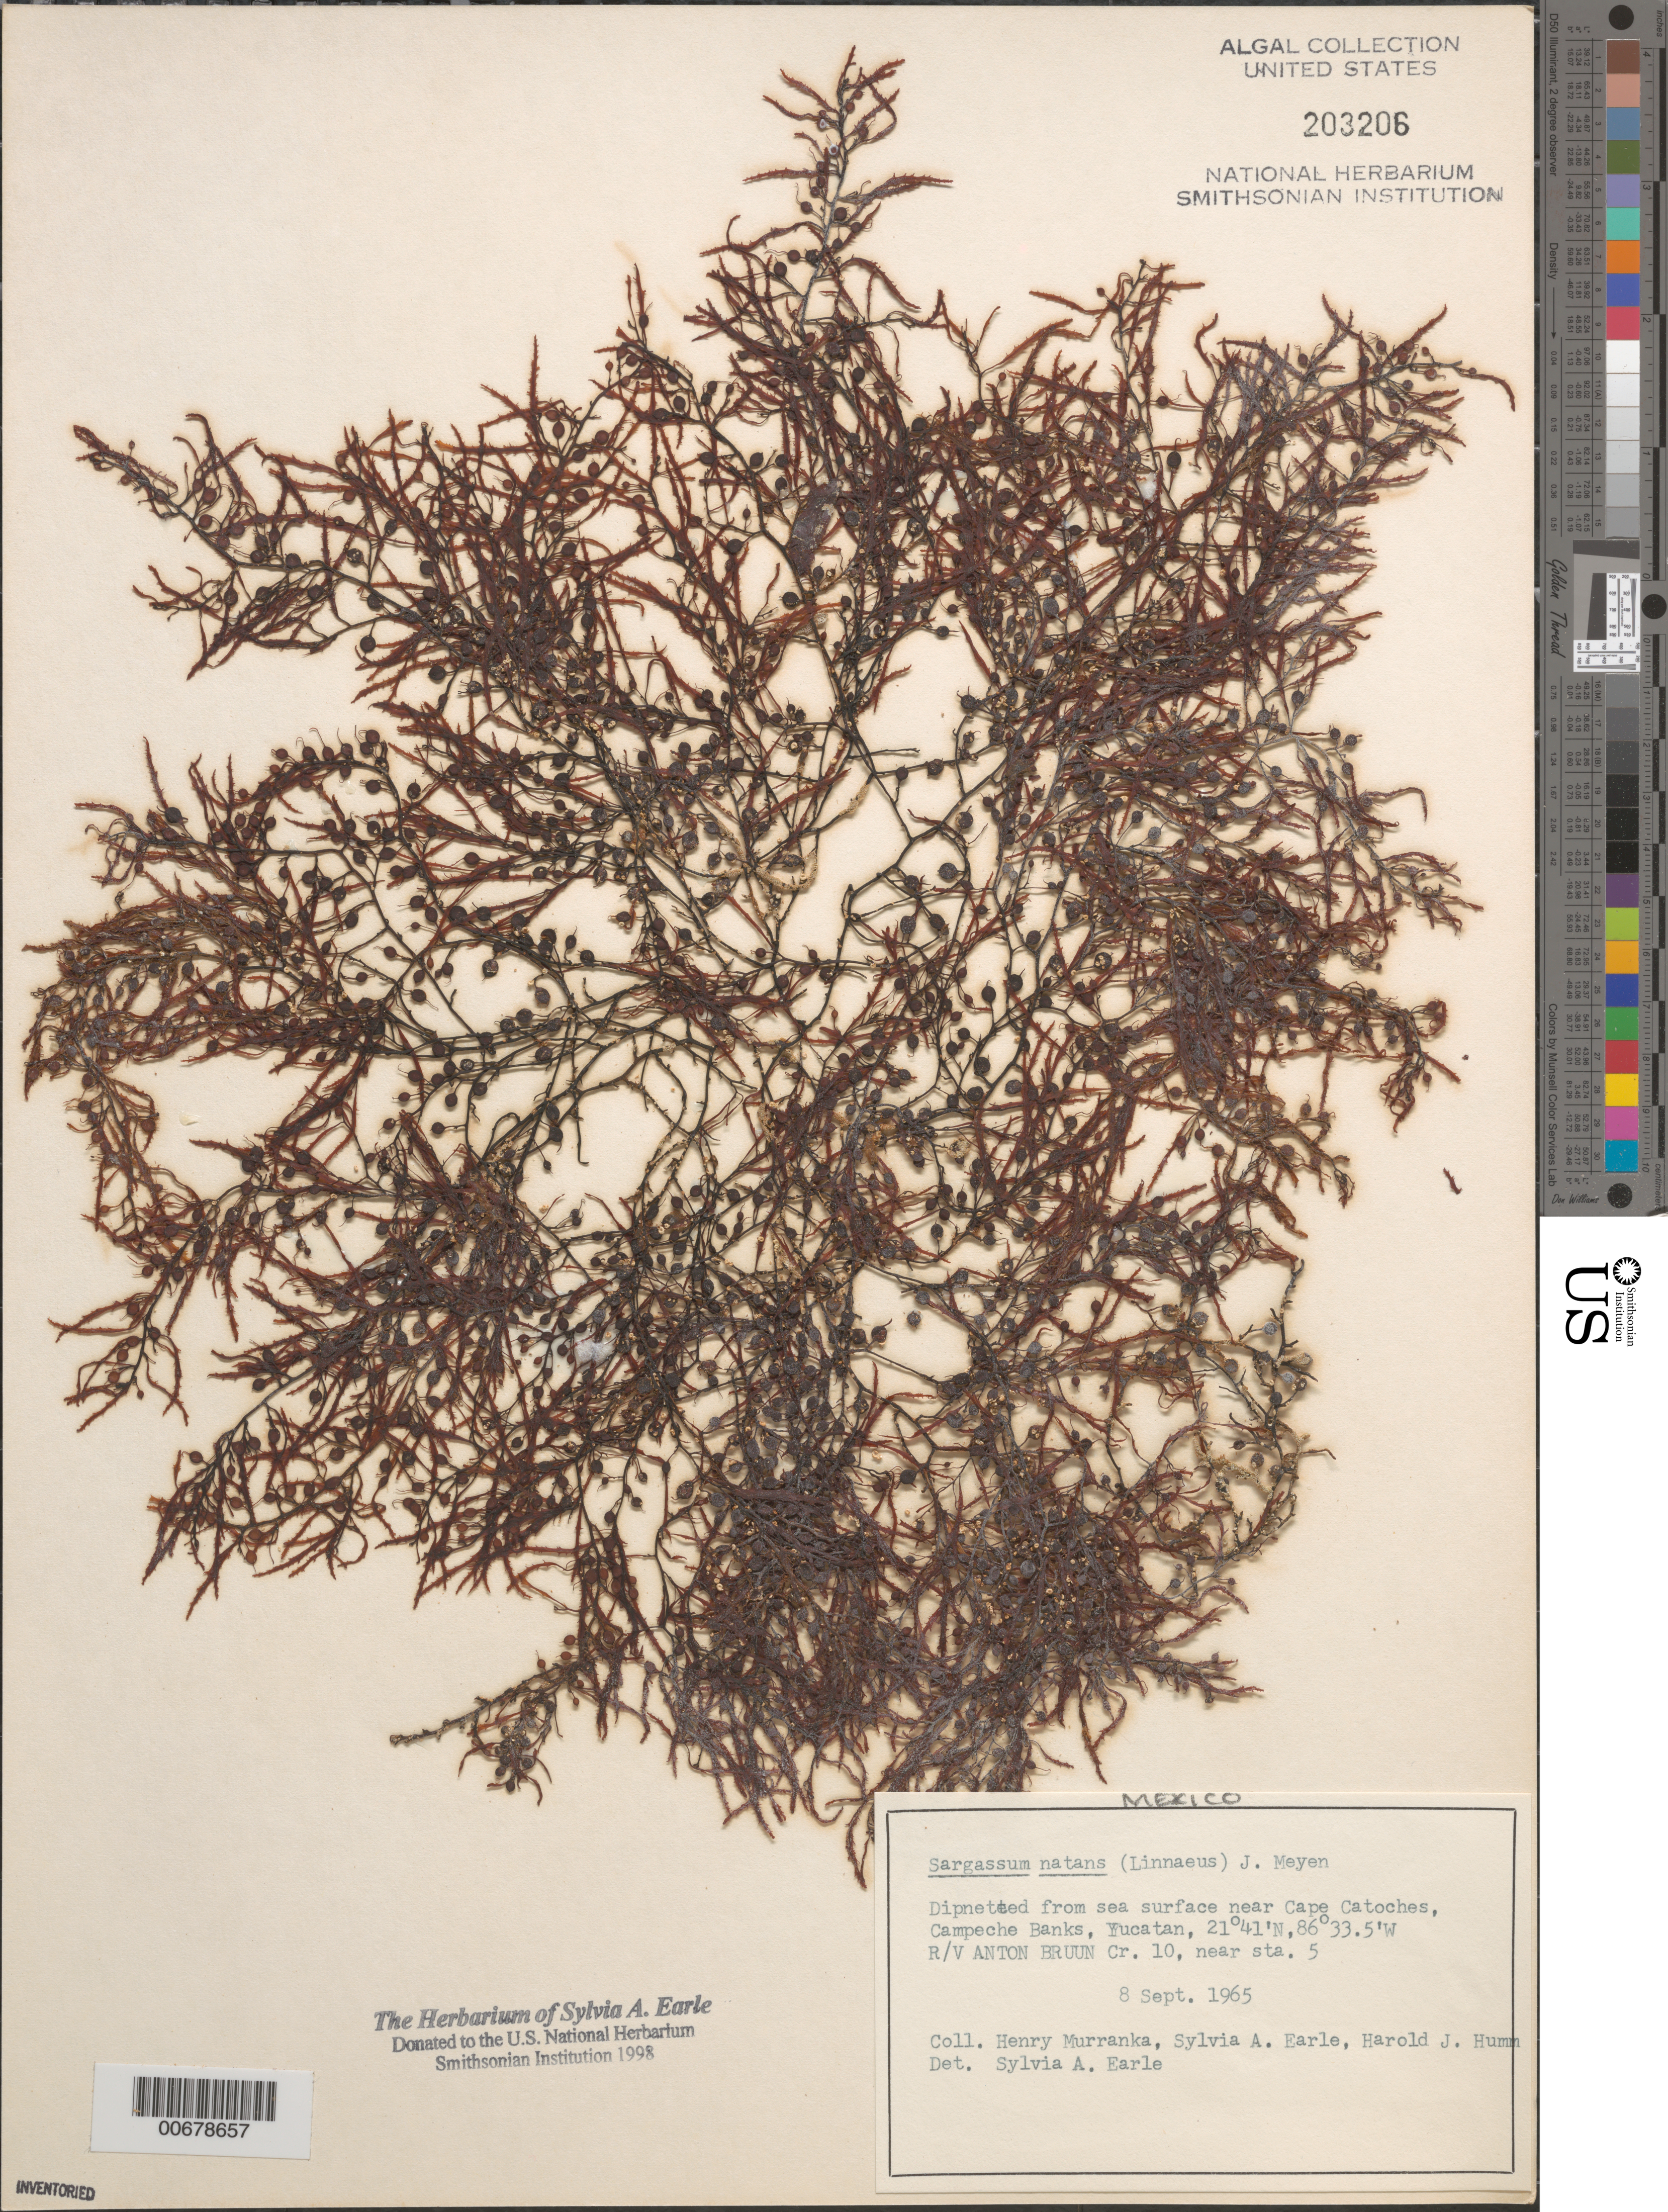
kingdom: Chromista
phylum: Ochrophyta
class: Phaeophyceae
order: Fucales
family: Sargassaceae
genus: Sargassum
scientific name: Sargassum natans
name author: (L.) Gaillon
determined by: Earle, S. A.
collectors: H. Murranka, S. A. Earle & H. J. Humm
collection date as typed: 08 Sep 1965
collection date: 1965-09-08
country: Mexico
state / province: Yucatán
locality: Caribbean Sea near Cape Catoches, Campeche Banks, near Station 5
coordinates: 21 41' N, 86 33.5' W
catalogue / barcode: US 203206